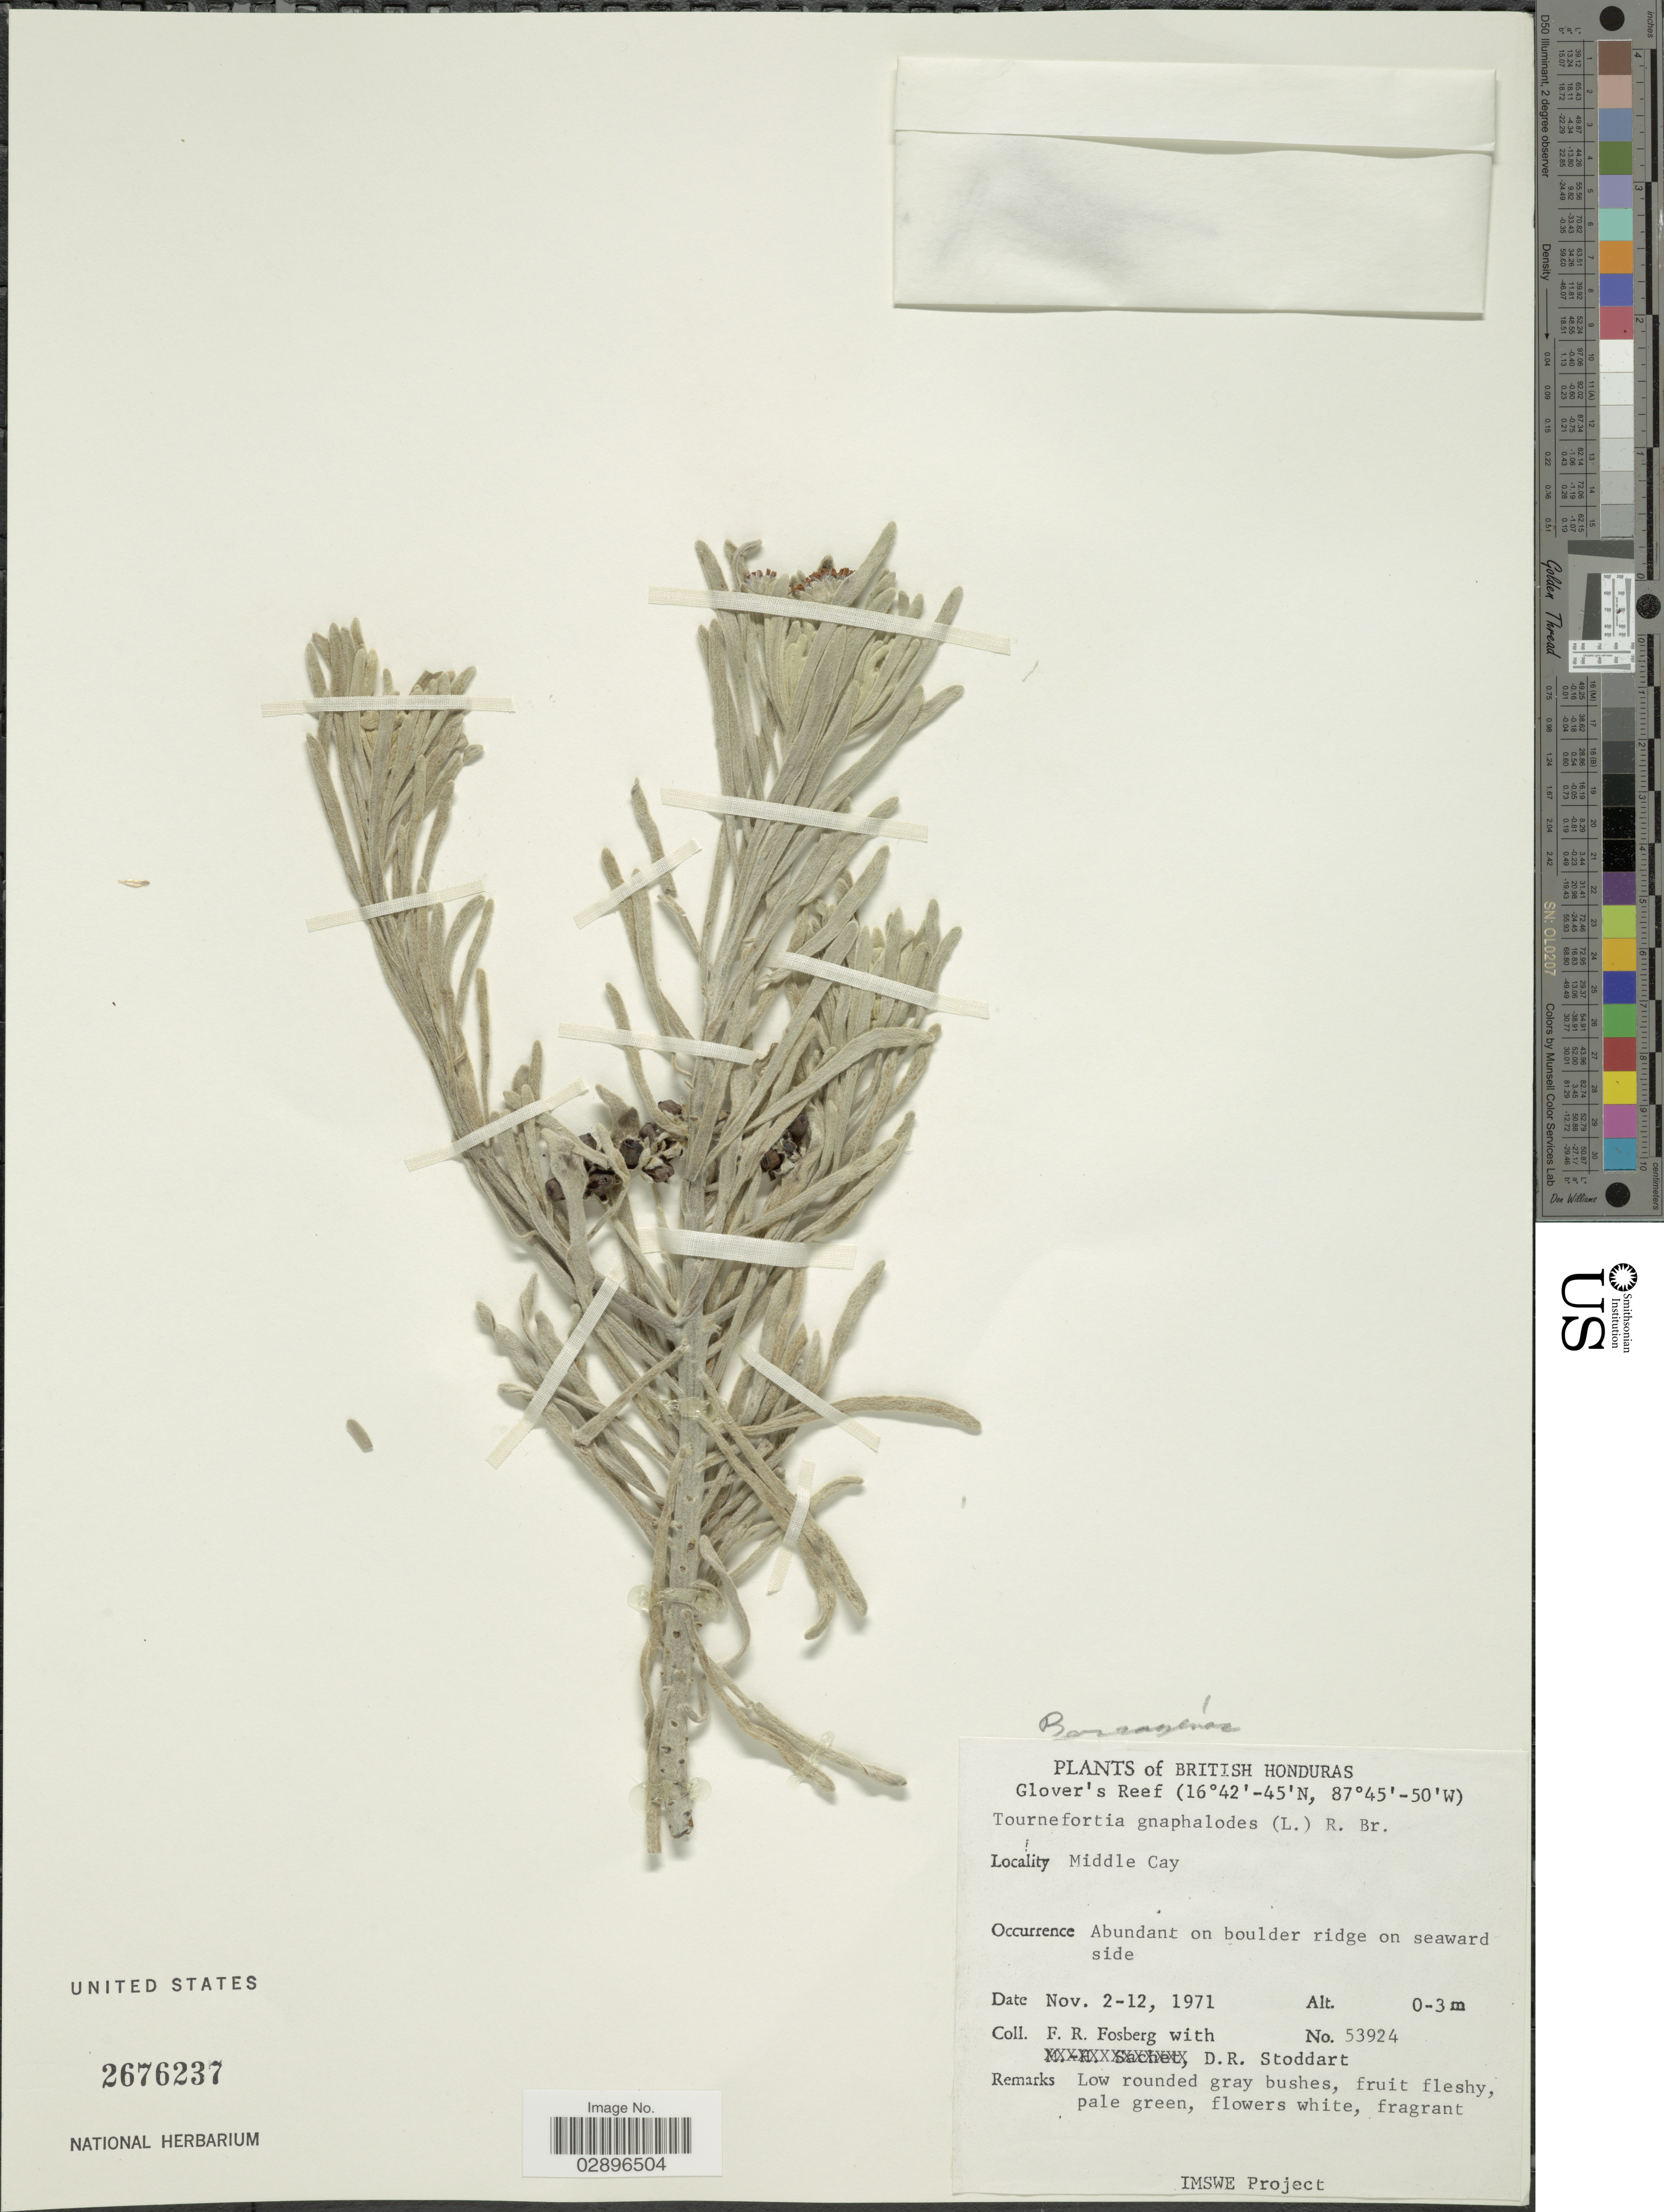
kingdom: Plantae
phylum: Tracheophyta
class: Magnoliopsida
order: Boraginales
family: Heliotropiaceae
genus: Tournefortia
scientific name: Tournefortia gnaphalodes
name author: (L.) R. Br.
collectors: F. R. Fosberg & D. R. Stoddart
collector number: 53924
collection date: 1971-11-02/1971-11-12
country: Belize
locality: British Honduras. Glover's Reef. Middle Cay.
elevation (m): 0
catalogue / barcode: US 2676237